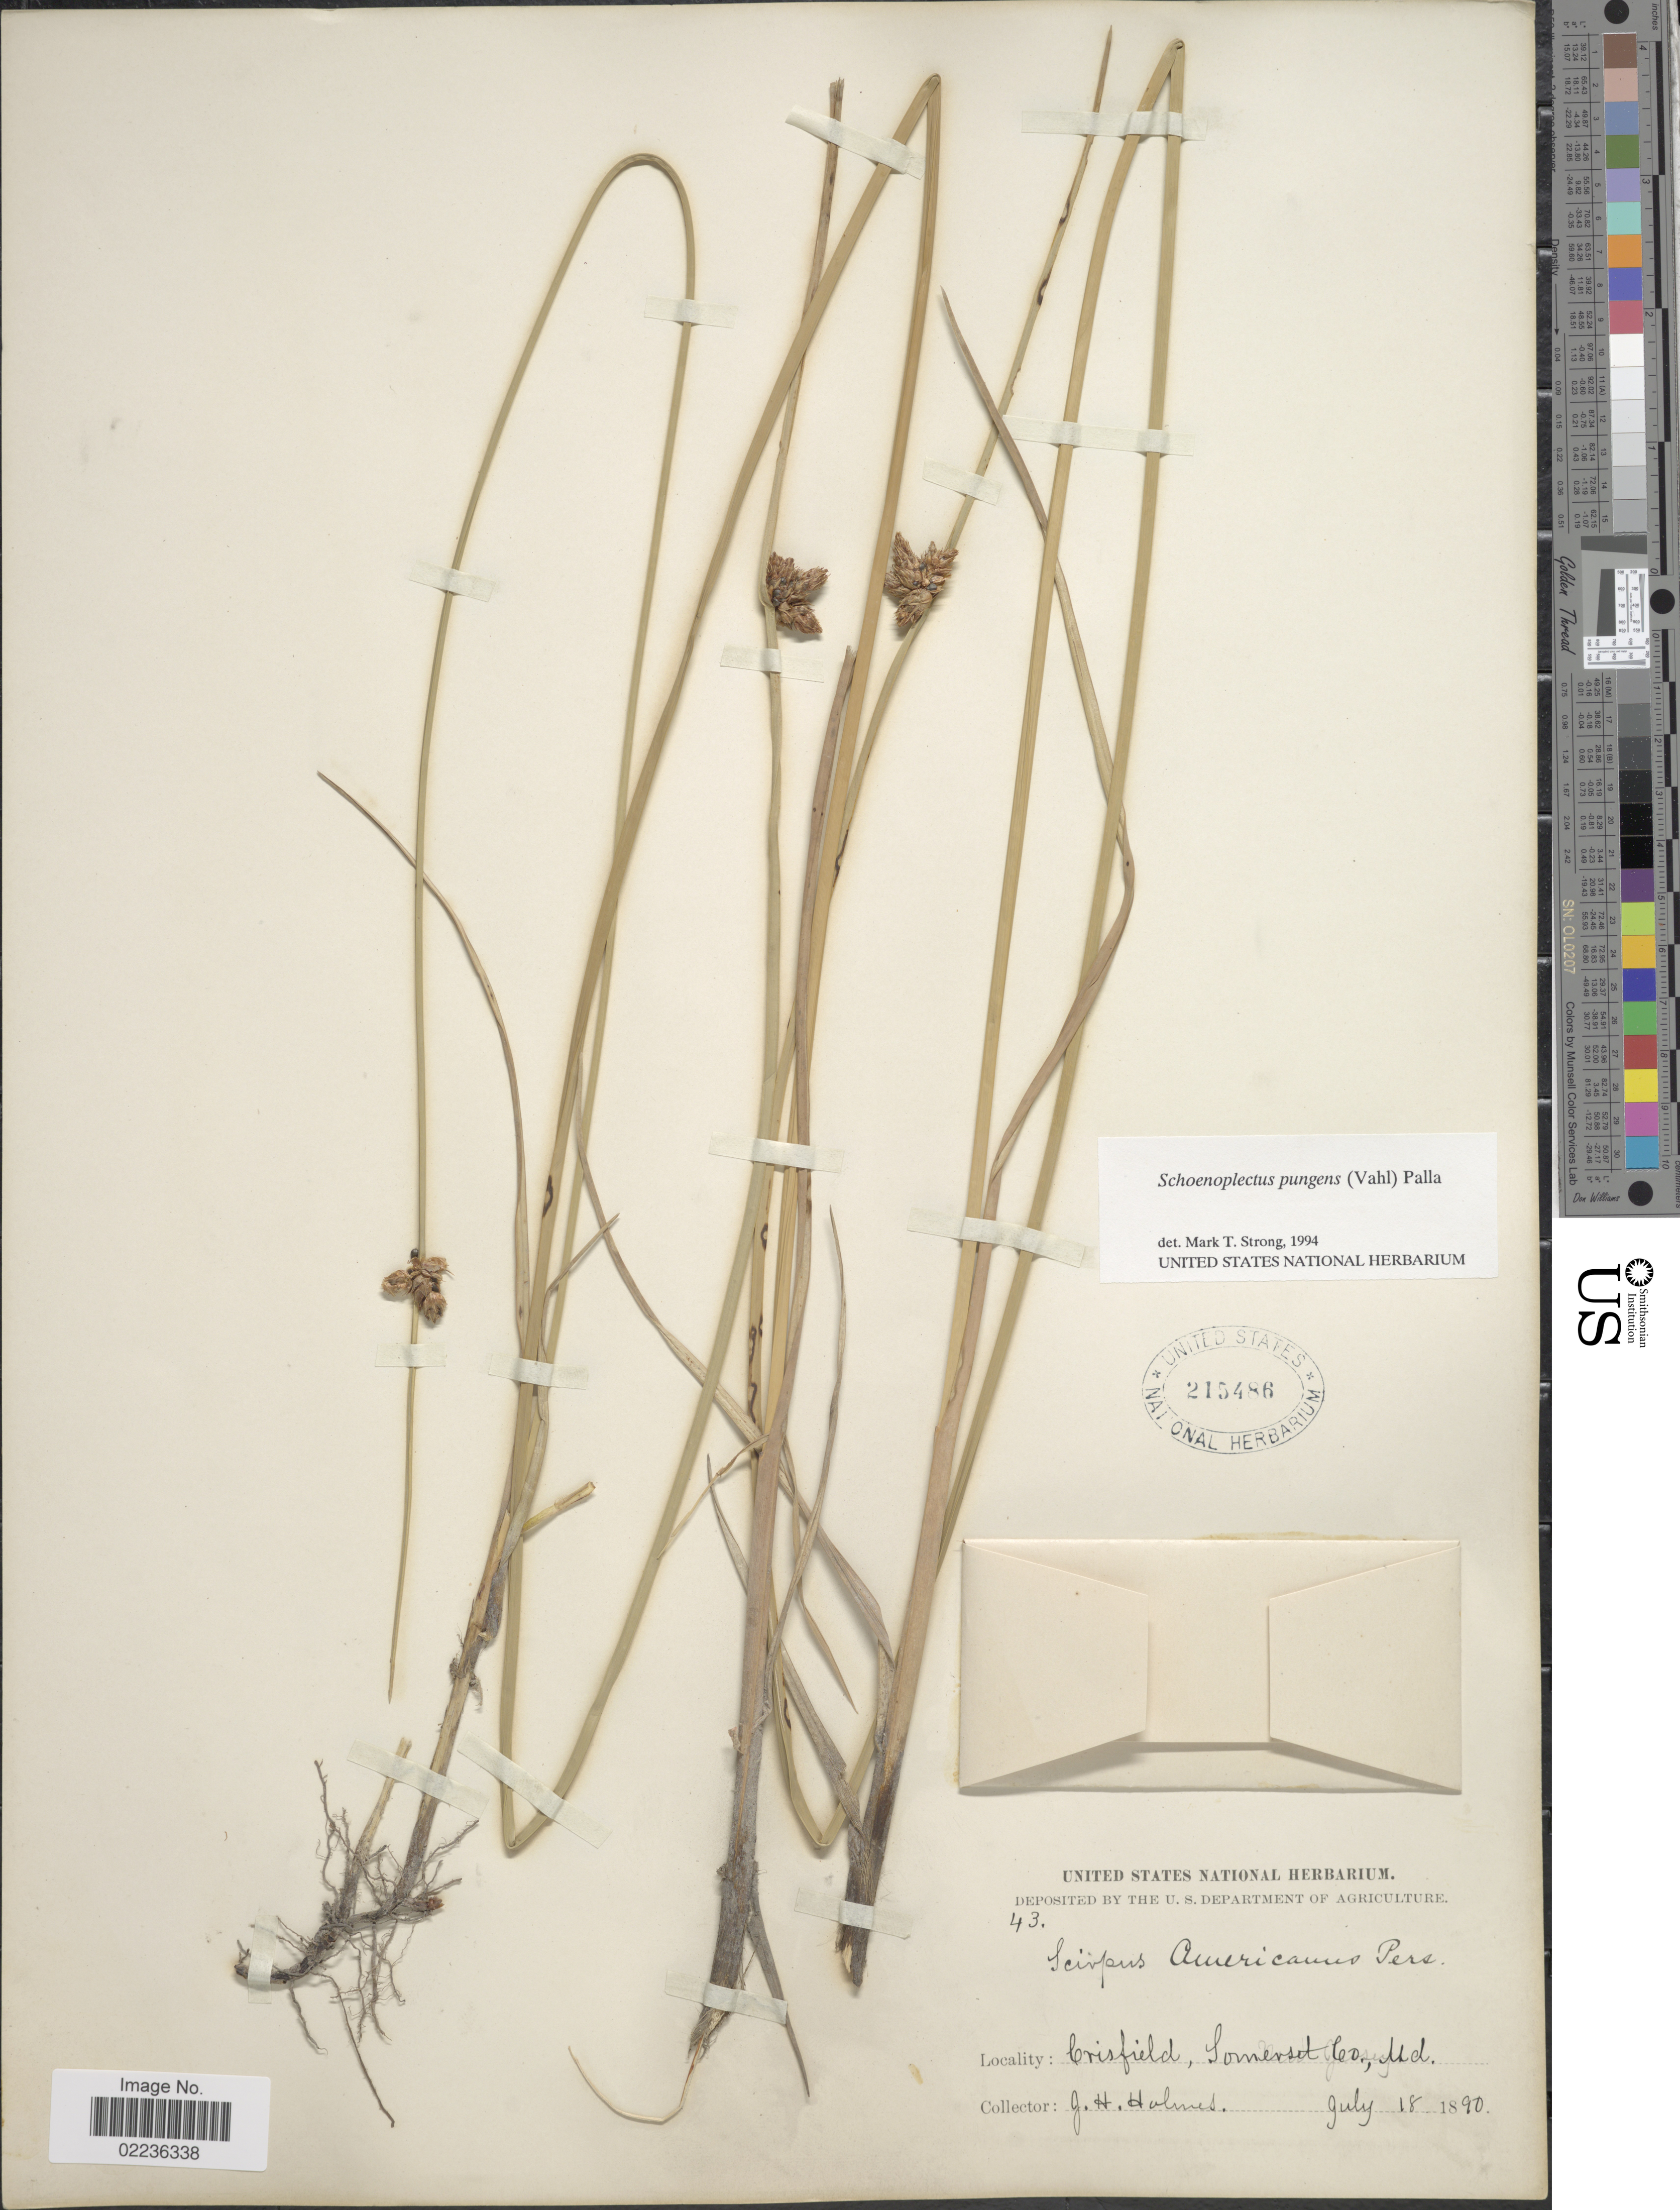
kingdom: Plantae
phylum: Tracheophyta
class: Liliopsida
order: Poales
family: Cyperaceae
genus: Schoenoplectus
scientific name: Schoenoplectus pungens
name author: (Vahl) Palla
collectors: J. Holmes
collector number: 43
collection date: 1890-07-18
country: United States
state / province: Maryland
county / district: Somerset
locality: Crisfield, Somerset Co., Md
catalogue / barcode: US 215486